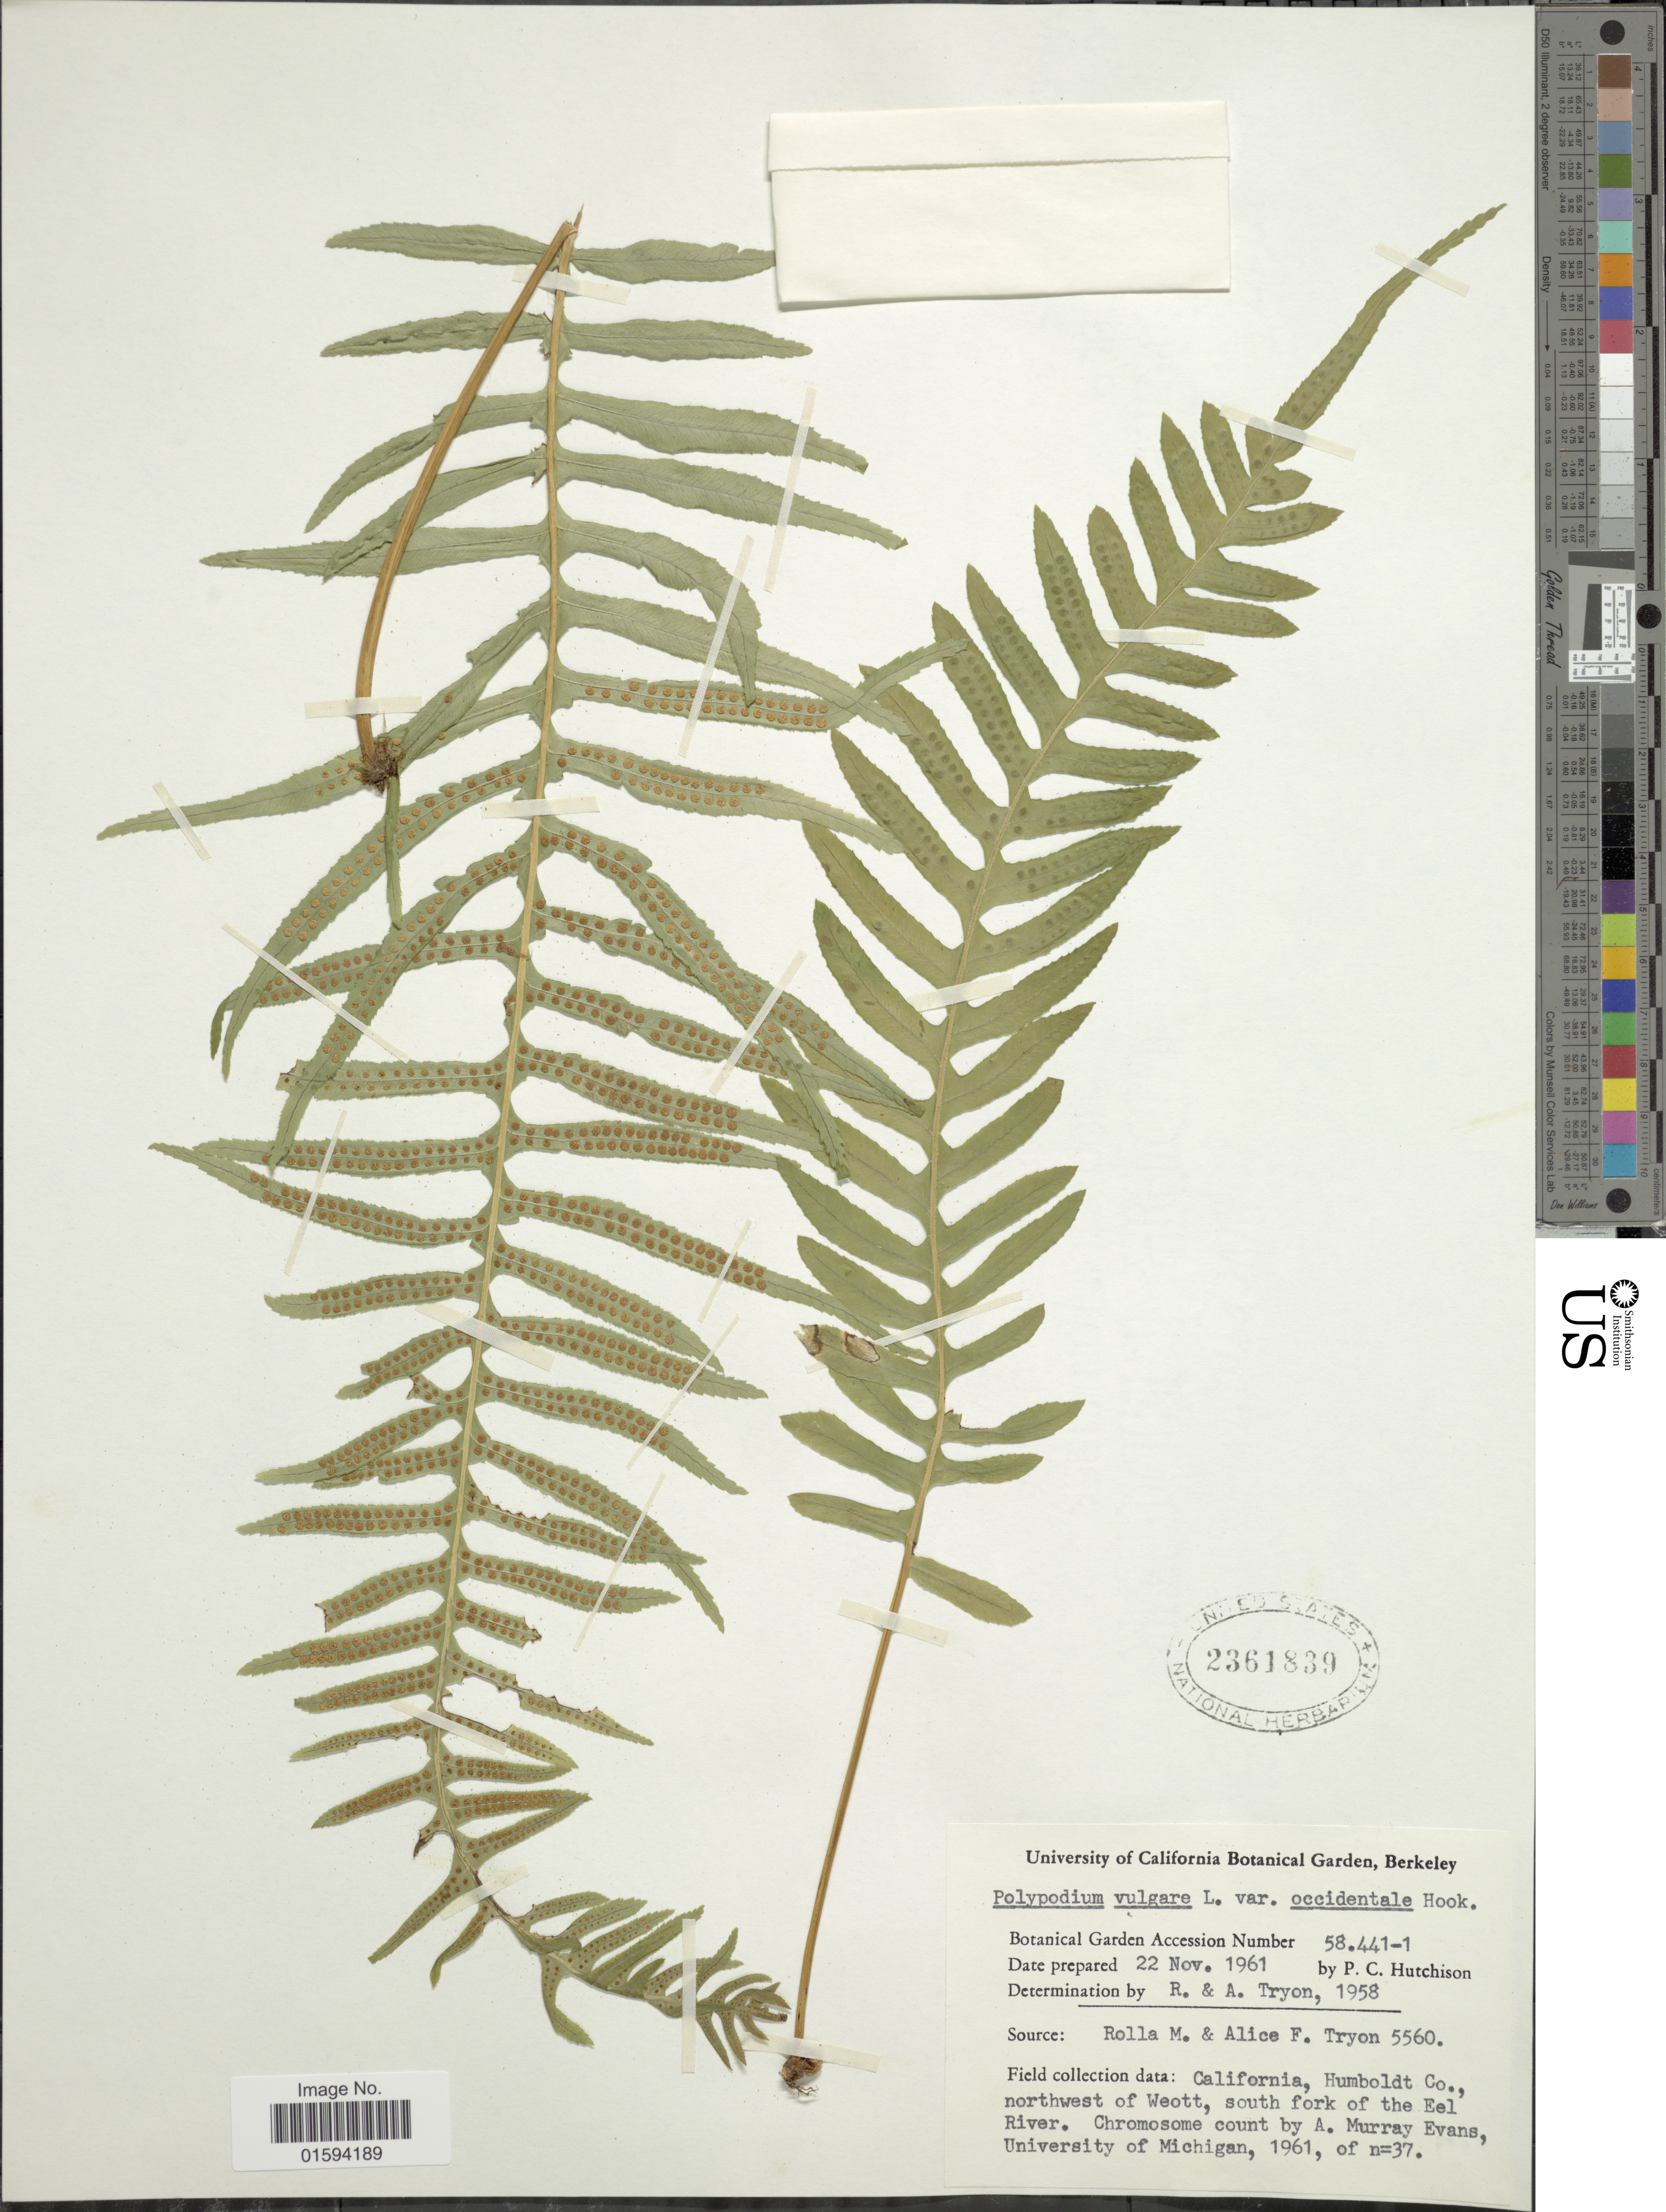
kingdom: Plantae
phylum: Tracheophyta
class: Polypodiopsida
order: Polypodiales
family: Polypodiaceae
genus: Polypodium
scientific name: Polypodium vulgare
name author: L.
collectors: P. C. Hutchison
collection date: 1961-11-22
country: United States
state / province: California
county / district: Alameda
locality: University of California Botanical Garden, Berkeleym Botanical Garden Accession Number 58.441-1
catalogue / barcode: US 2361839